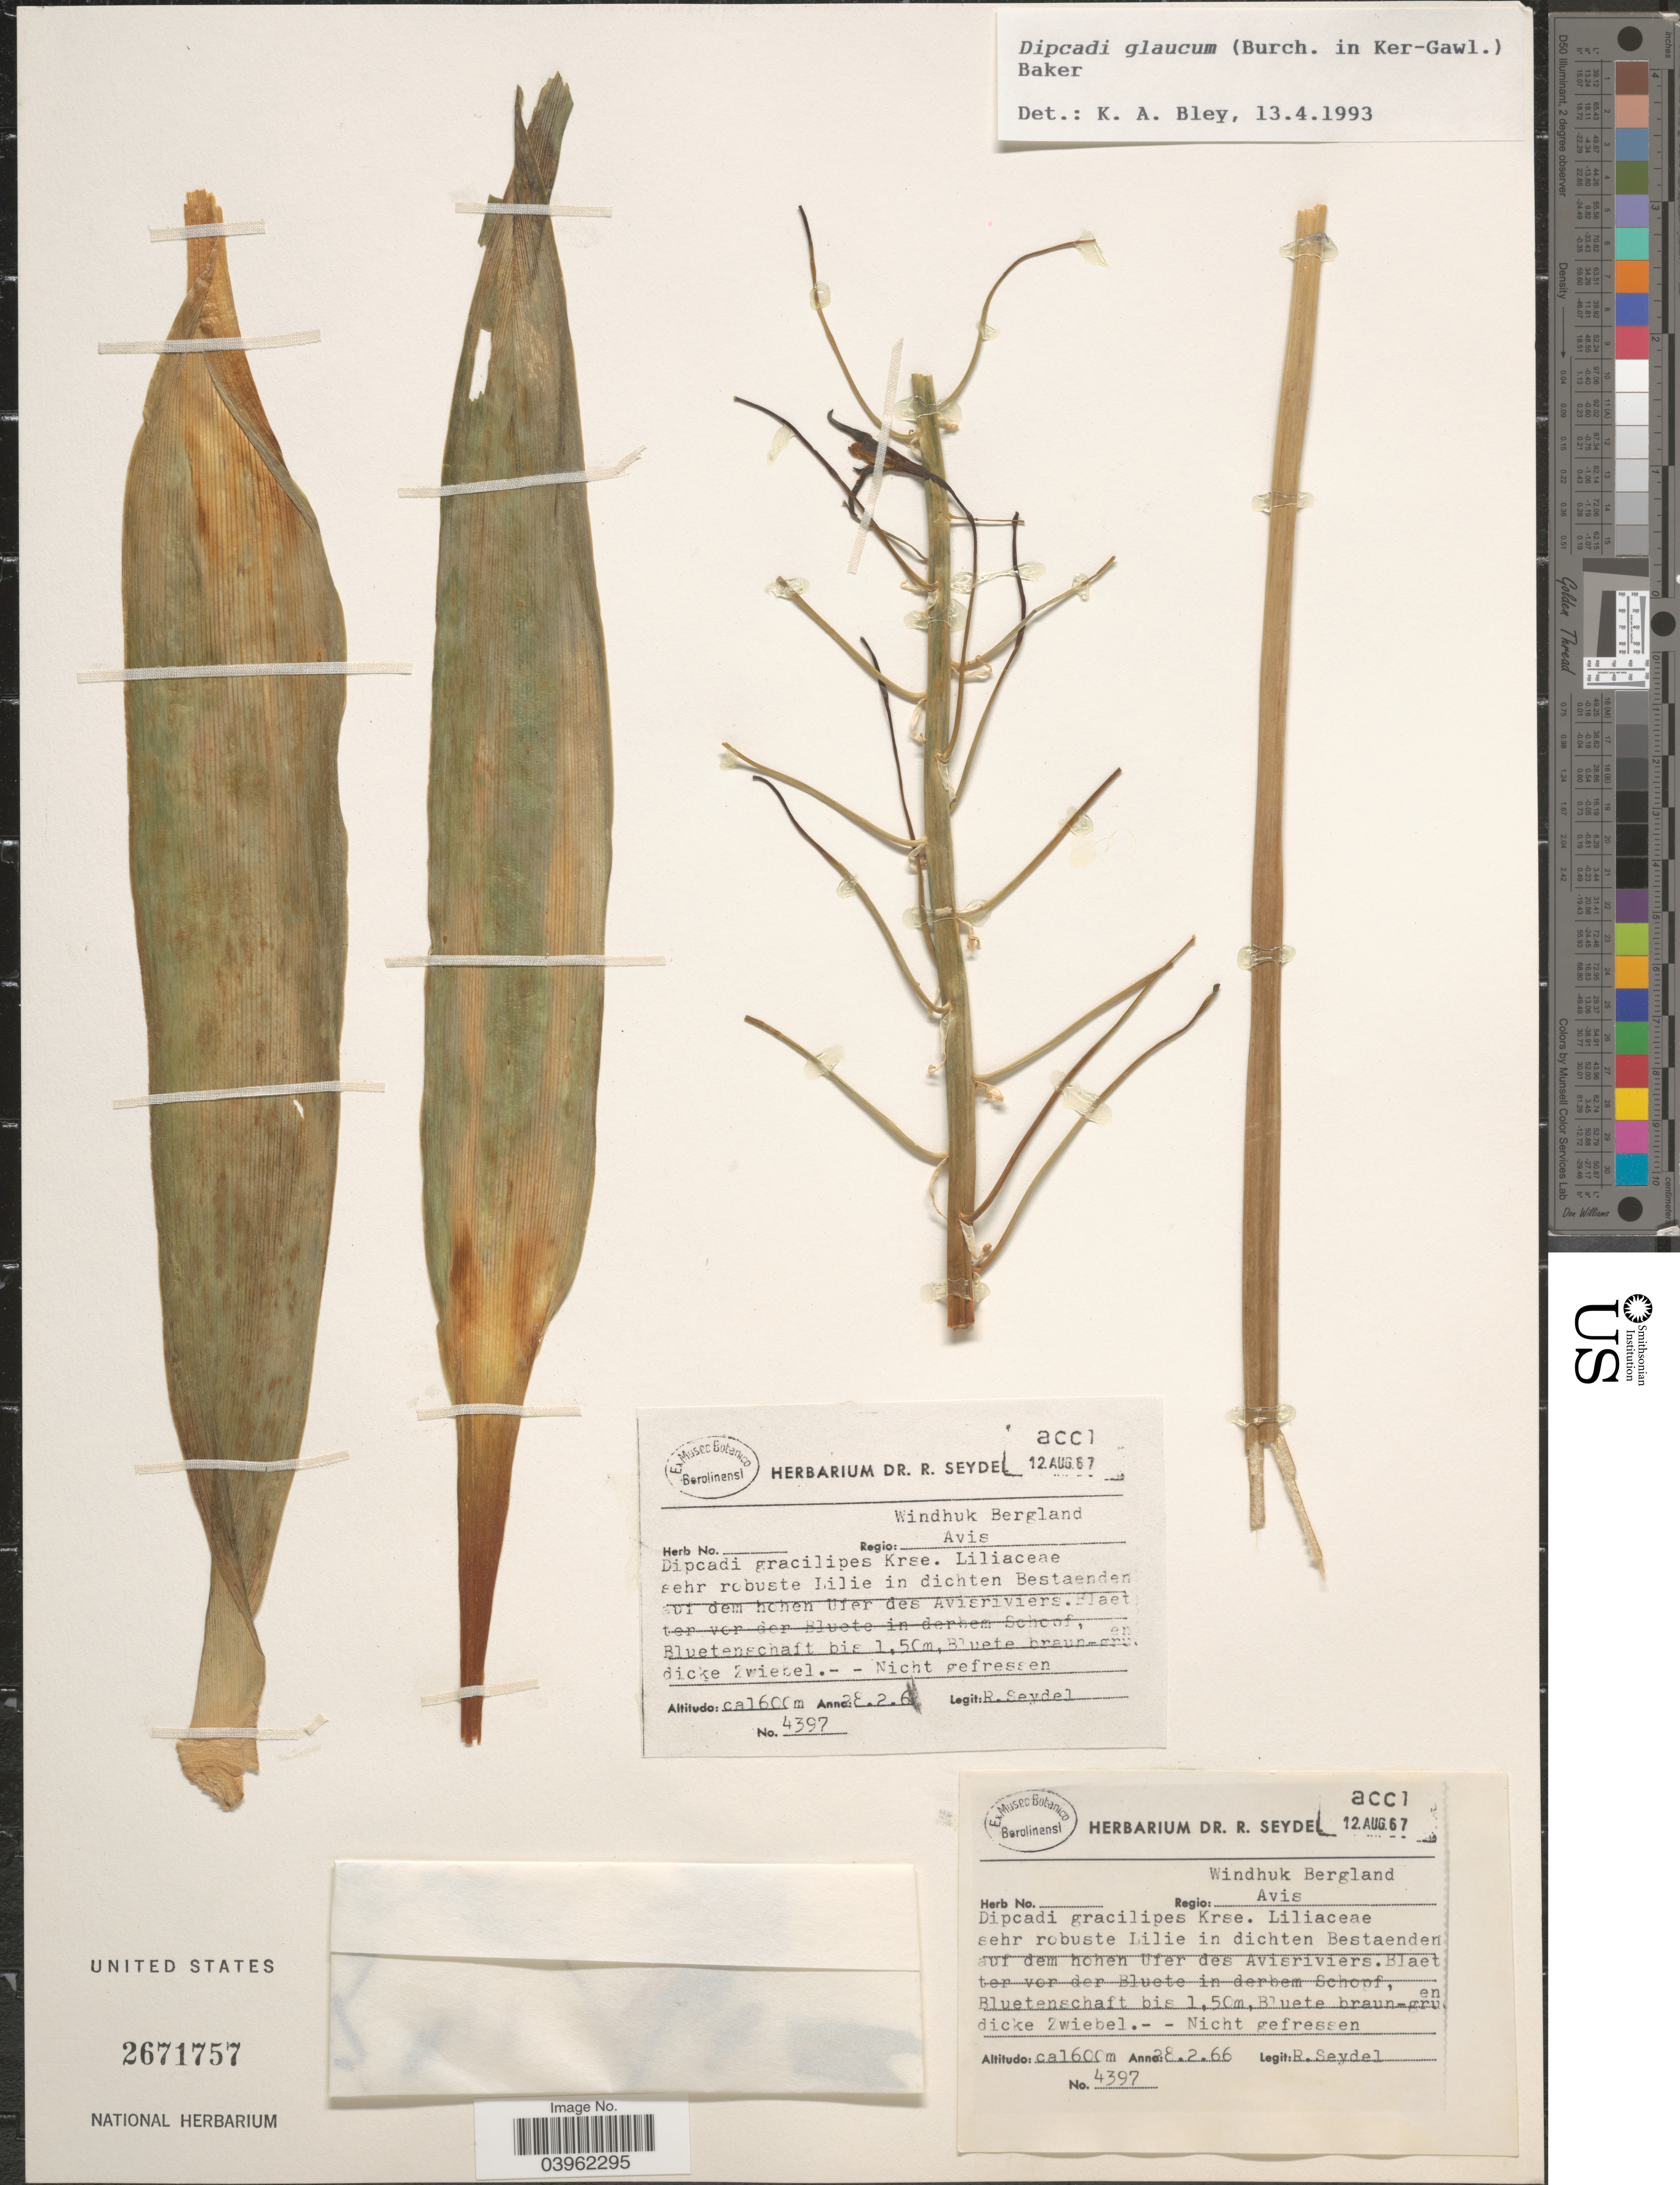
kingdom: Plantae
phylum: Tracheophyta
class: Liliopsida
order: Asparagales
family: Asparagaceae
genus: Dipcadi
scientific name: Dipcadi glaucum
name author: (Burch. ex Ker Gawl.) Baker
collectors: R. Seydel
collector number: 4397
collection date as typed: Transcribed d/m/y: 28/2/66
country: Namibia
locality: Regio: Windhuk Bergland Avis.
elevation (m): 1600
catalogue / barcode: US 2671757